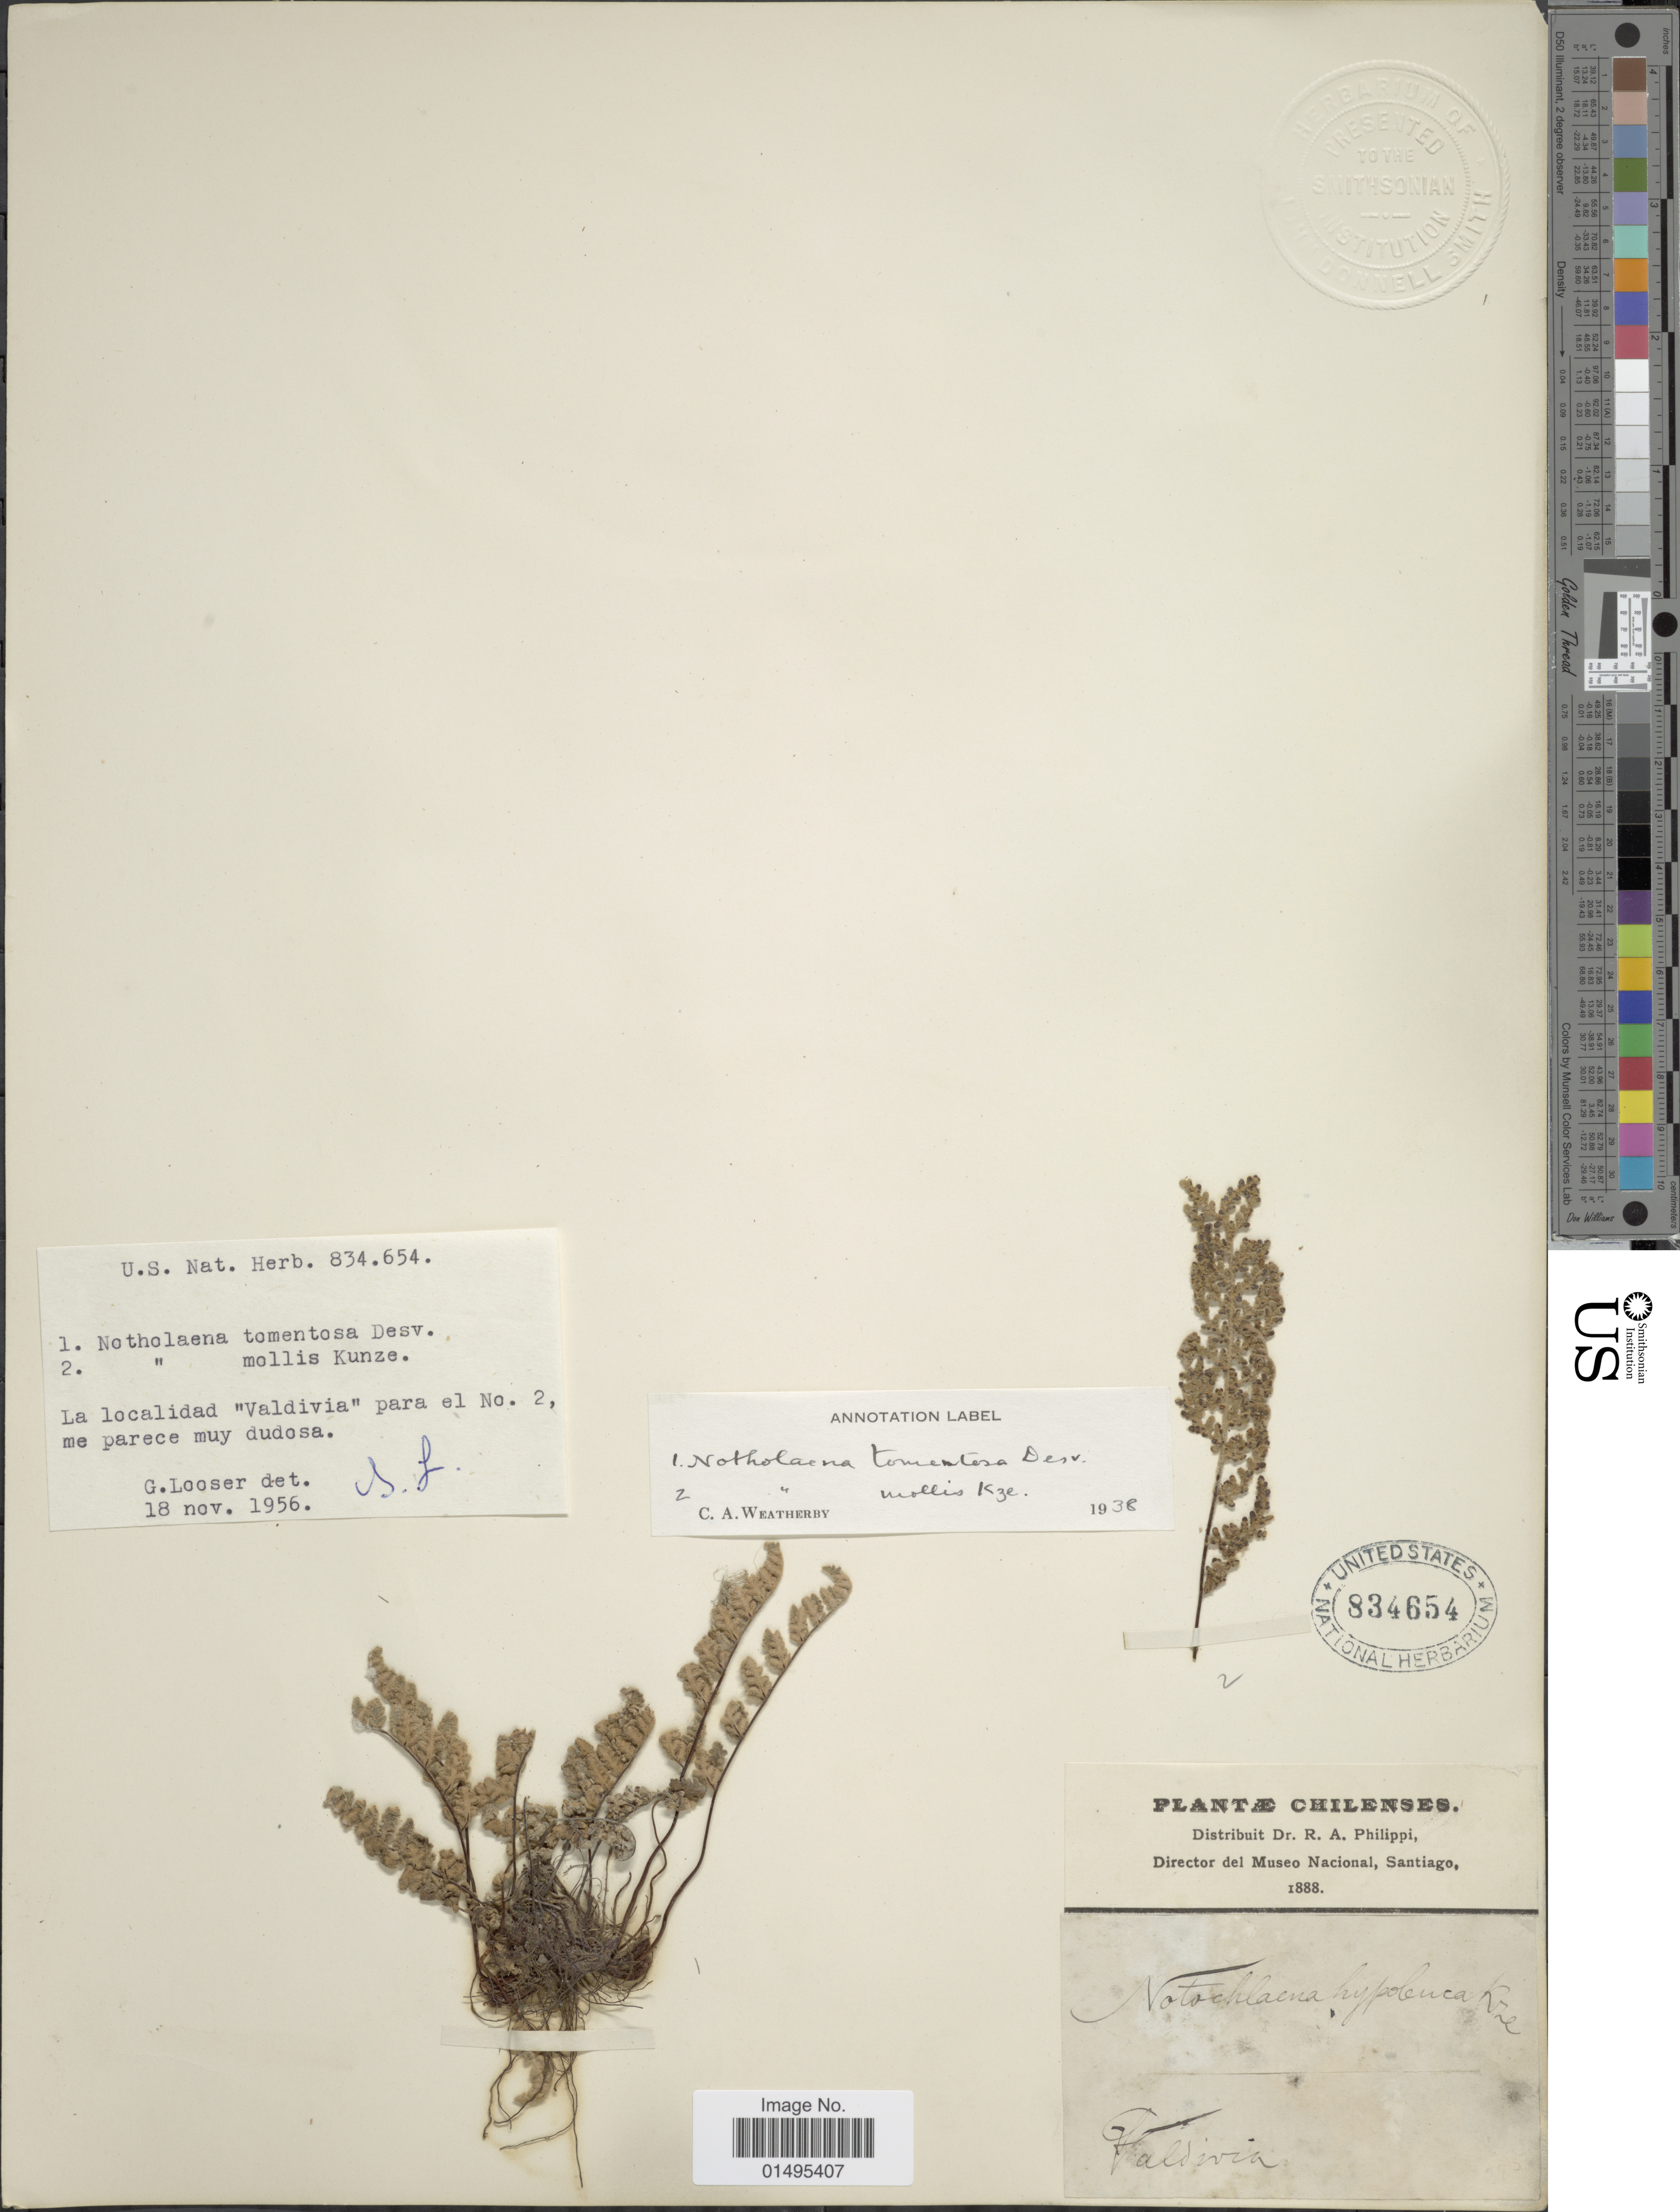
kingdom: Plantae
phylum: Tracheophyta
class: Polypodiopsida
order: Polypodiales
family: Pteridaceae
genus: Myriopteris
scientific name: Myriopteris tomentosa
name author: (Link) Fée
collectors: R. A. Philippi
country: Chile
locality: Chilenses, Valdivia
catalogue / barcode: US 834654